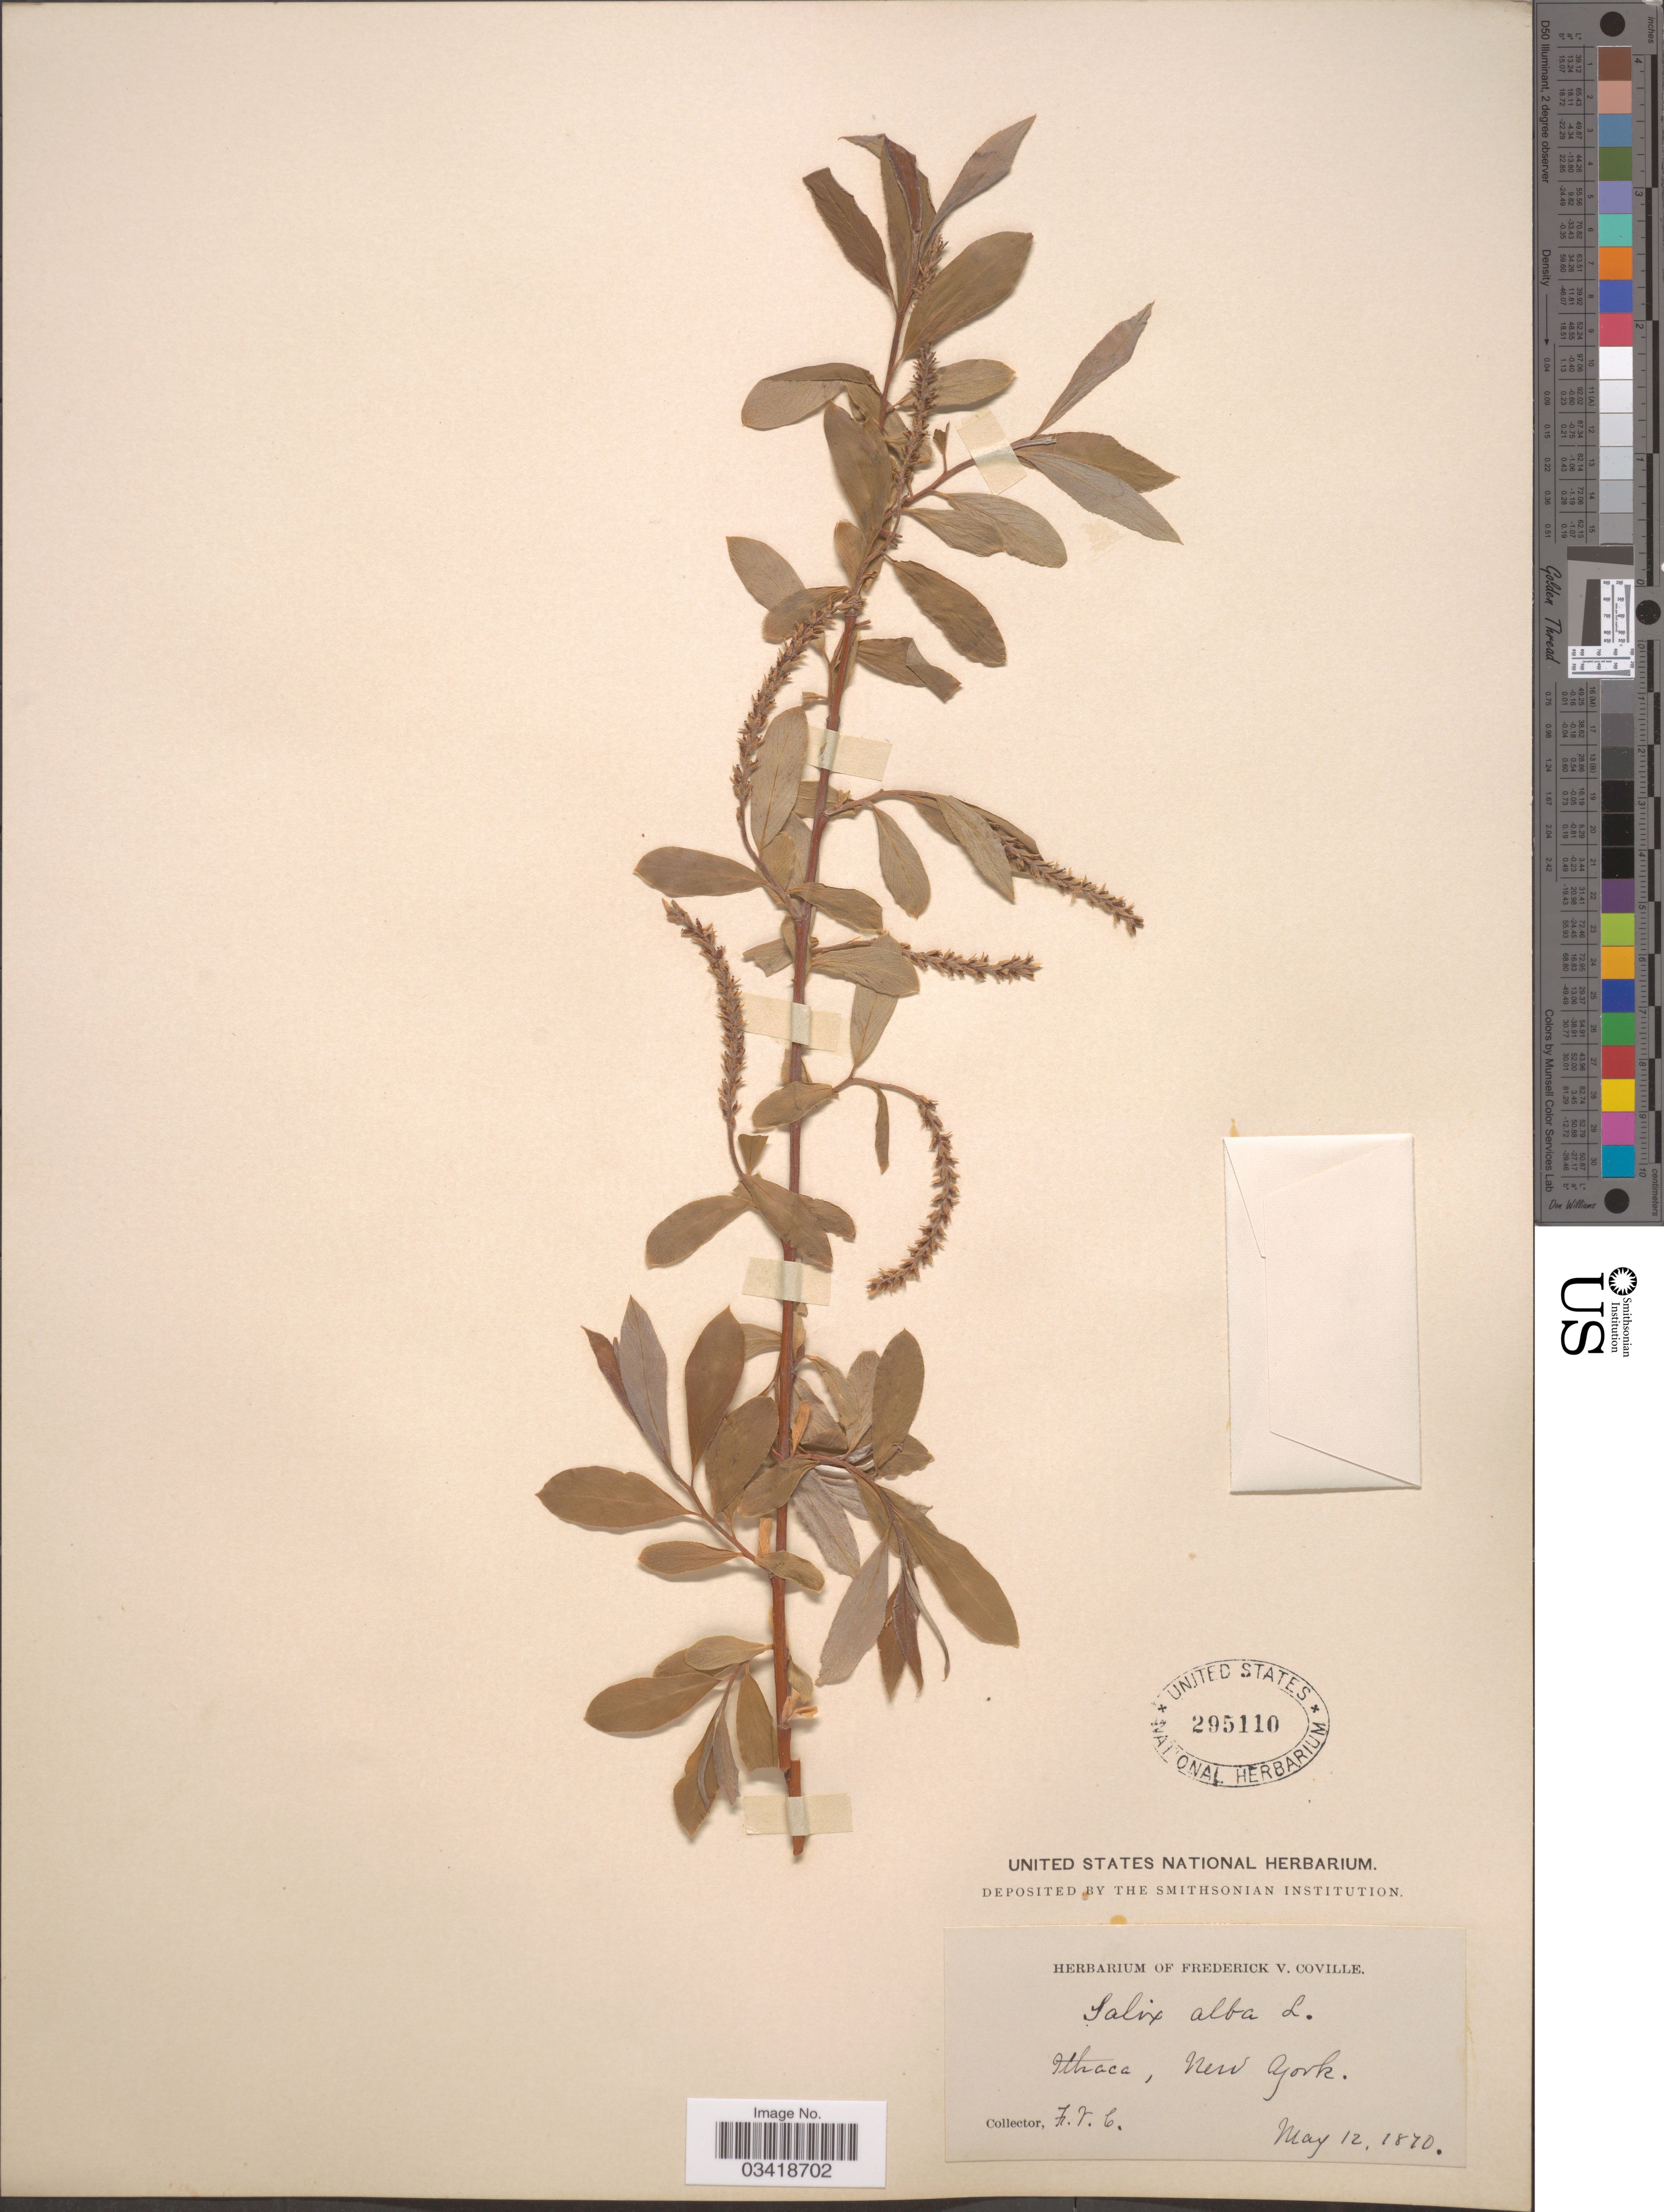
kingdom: Plantae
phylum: Tracheophyta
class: Magnoliopsida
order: Malpighiales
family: Salicaceae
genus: Salix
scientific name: Salix alba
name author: L.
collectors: F. V. Coville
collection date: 1870-05-12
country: United States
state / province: New York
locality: Ithaca.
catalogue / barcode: US 295110